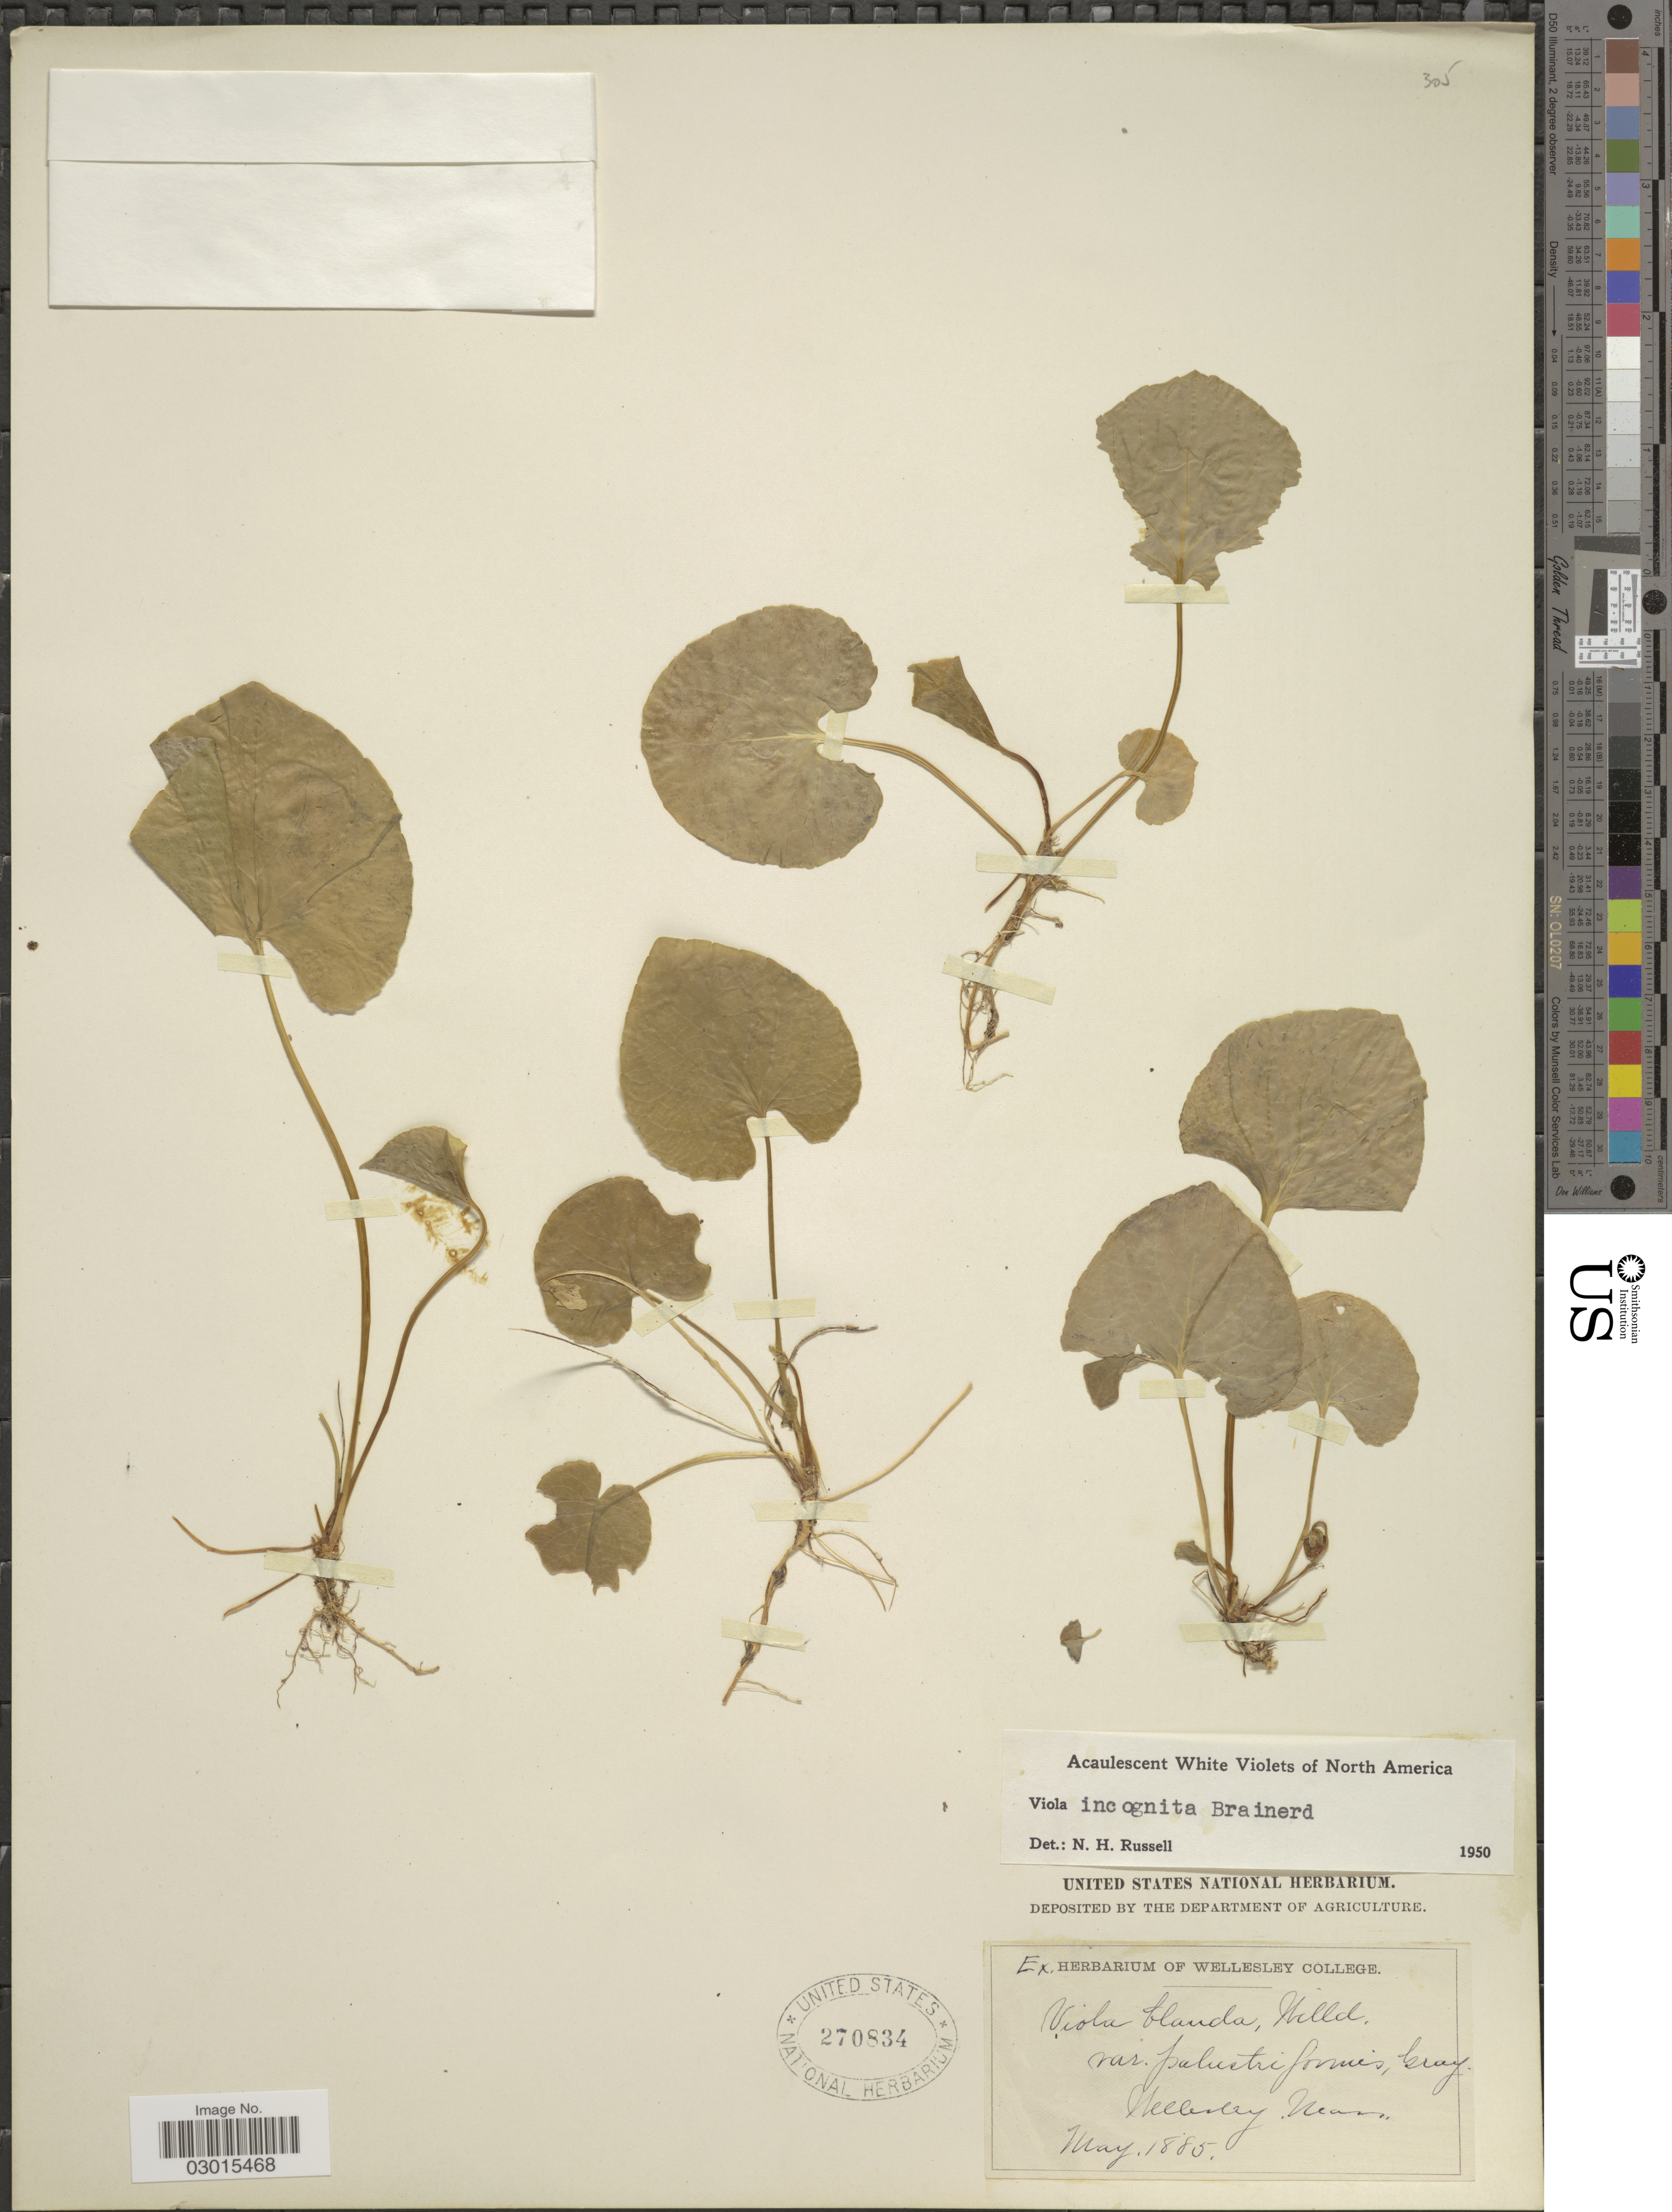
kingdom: Plantae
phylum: Tracheophyta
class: Magnoliopsida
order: Malpighiales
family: Violaceae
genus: Viola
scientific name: Viola incognita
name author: Brainerd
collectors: ex herb. Wellesley College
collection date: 1885-05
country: United States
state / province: Massachusetts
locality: Wellesley, Mass.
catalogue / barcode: US 270834